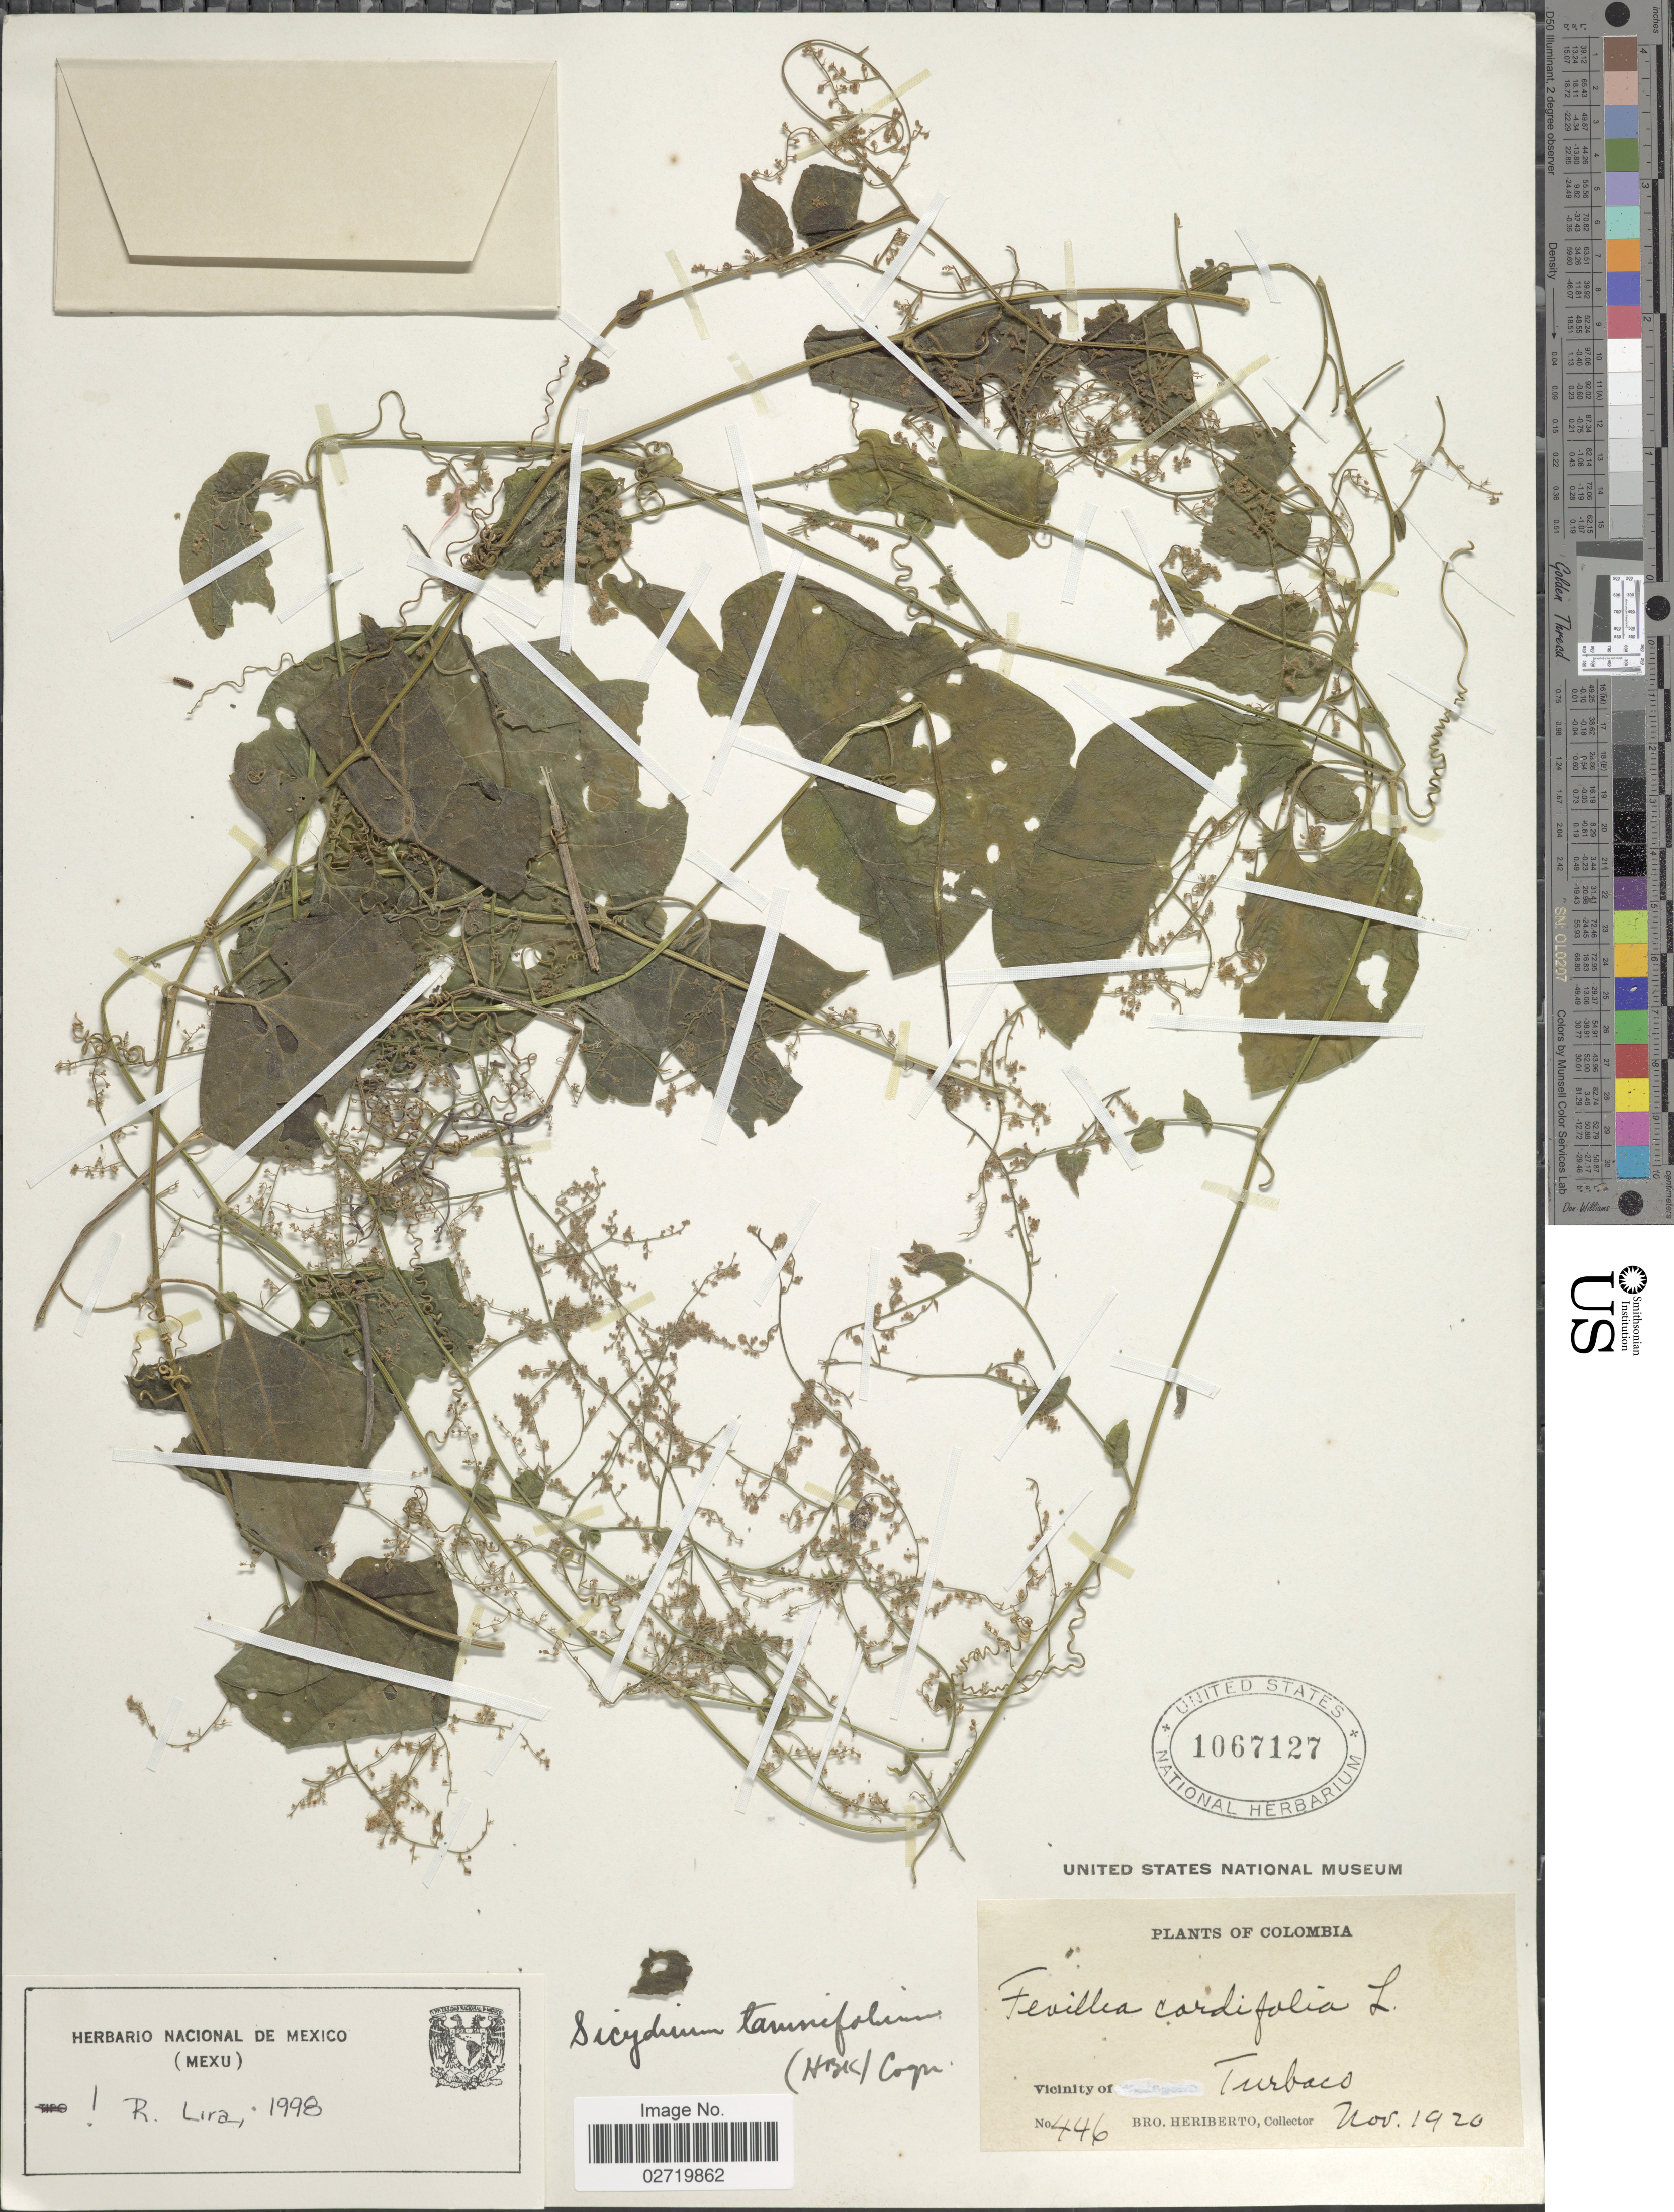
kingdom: Plantae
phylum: Tracheophyta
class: Magnoliopsida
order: Cucurbitales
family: Cucurbitaceae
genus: Sicydium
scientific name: Sicydium tamnifolium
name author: (Kunth) Cogn.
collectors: B. Heriberto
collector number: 446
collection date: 1920-11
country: Colombia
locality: Vicinity of Turbaco.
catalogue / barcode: US 1067127